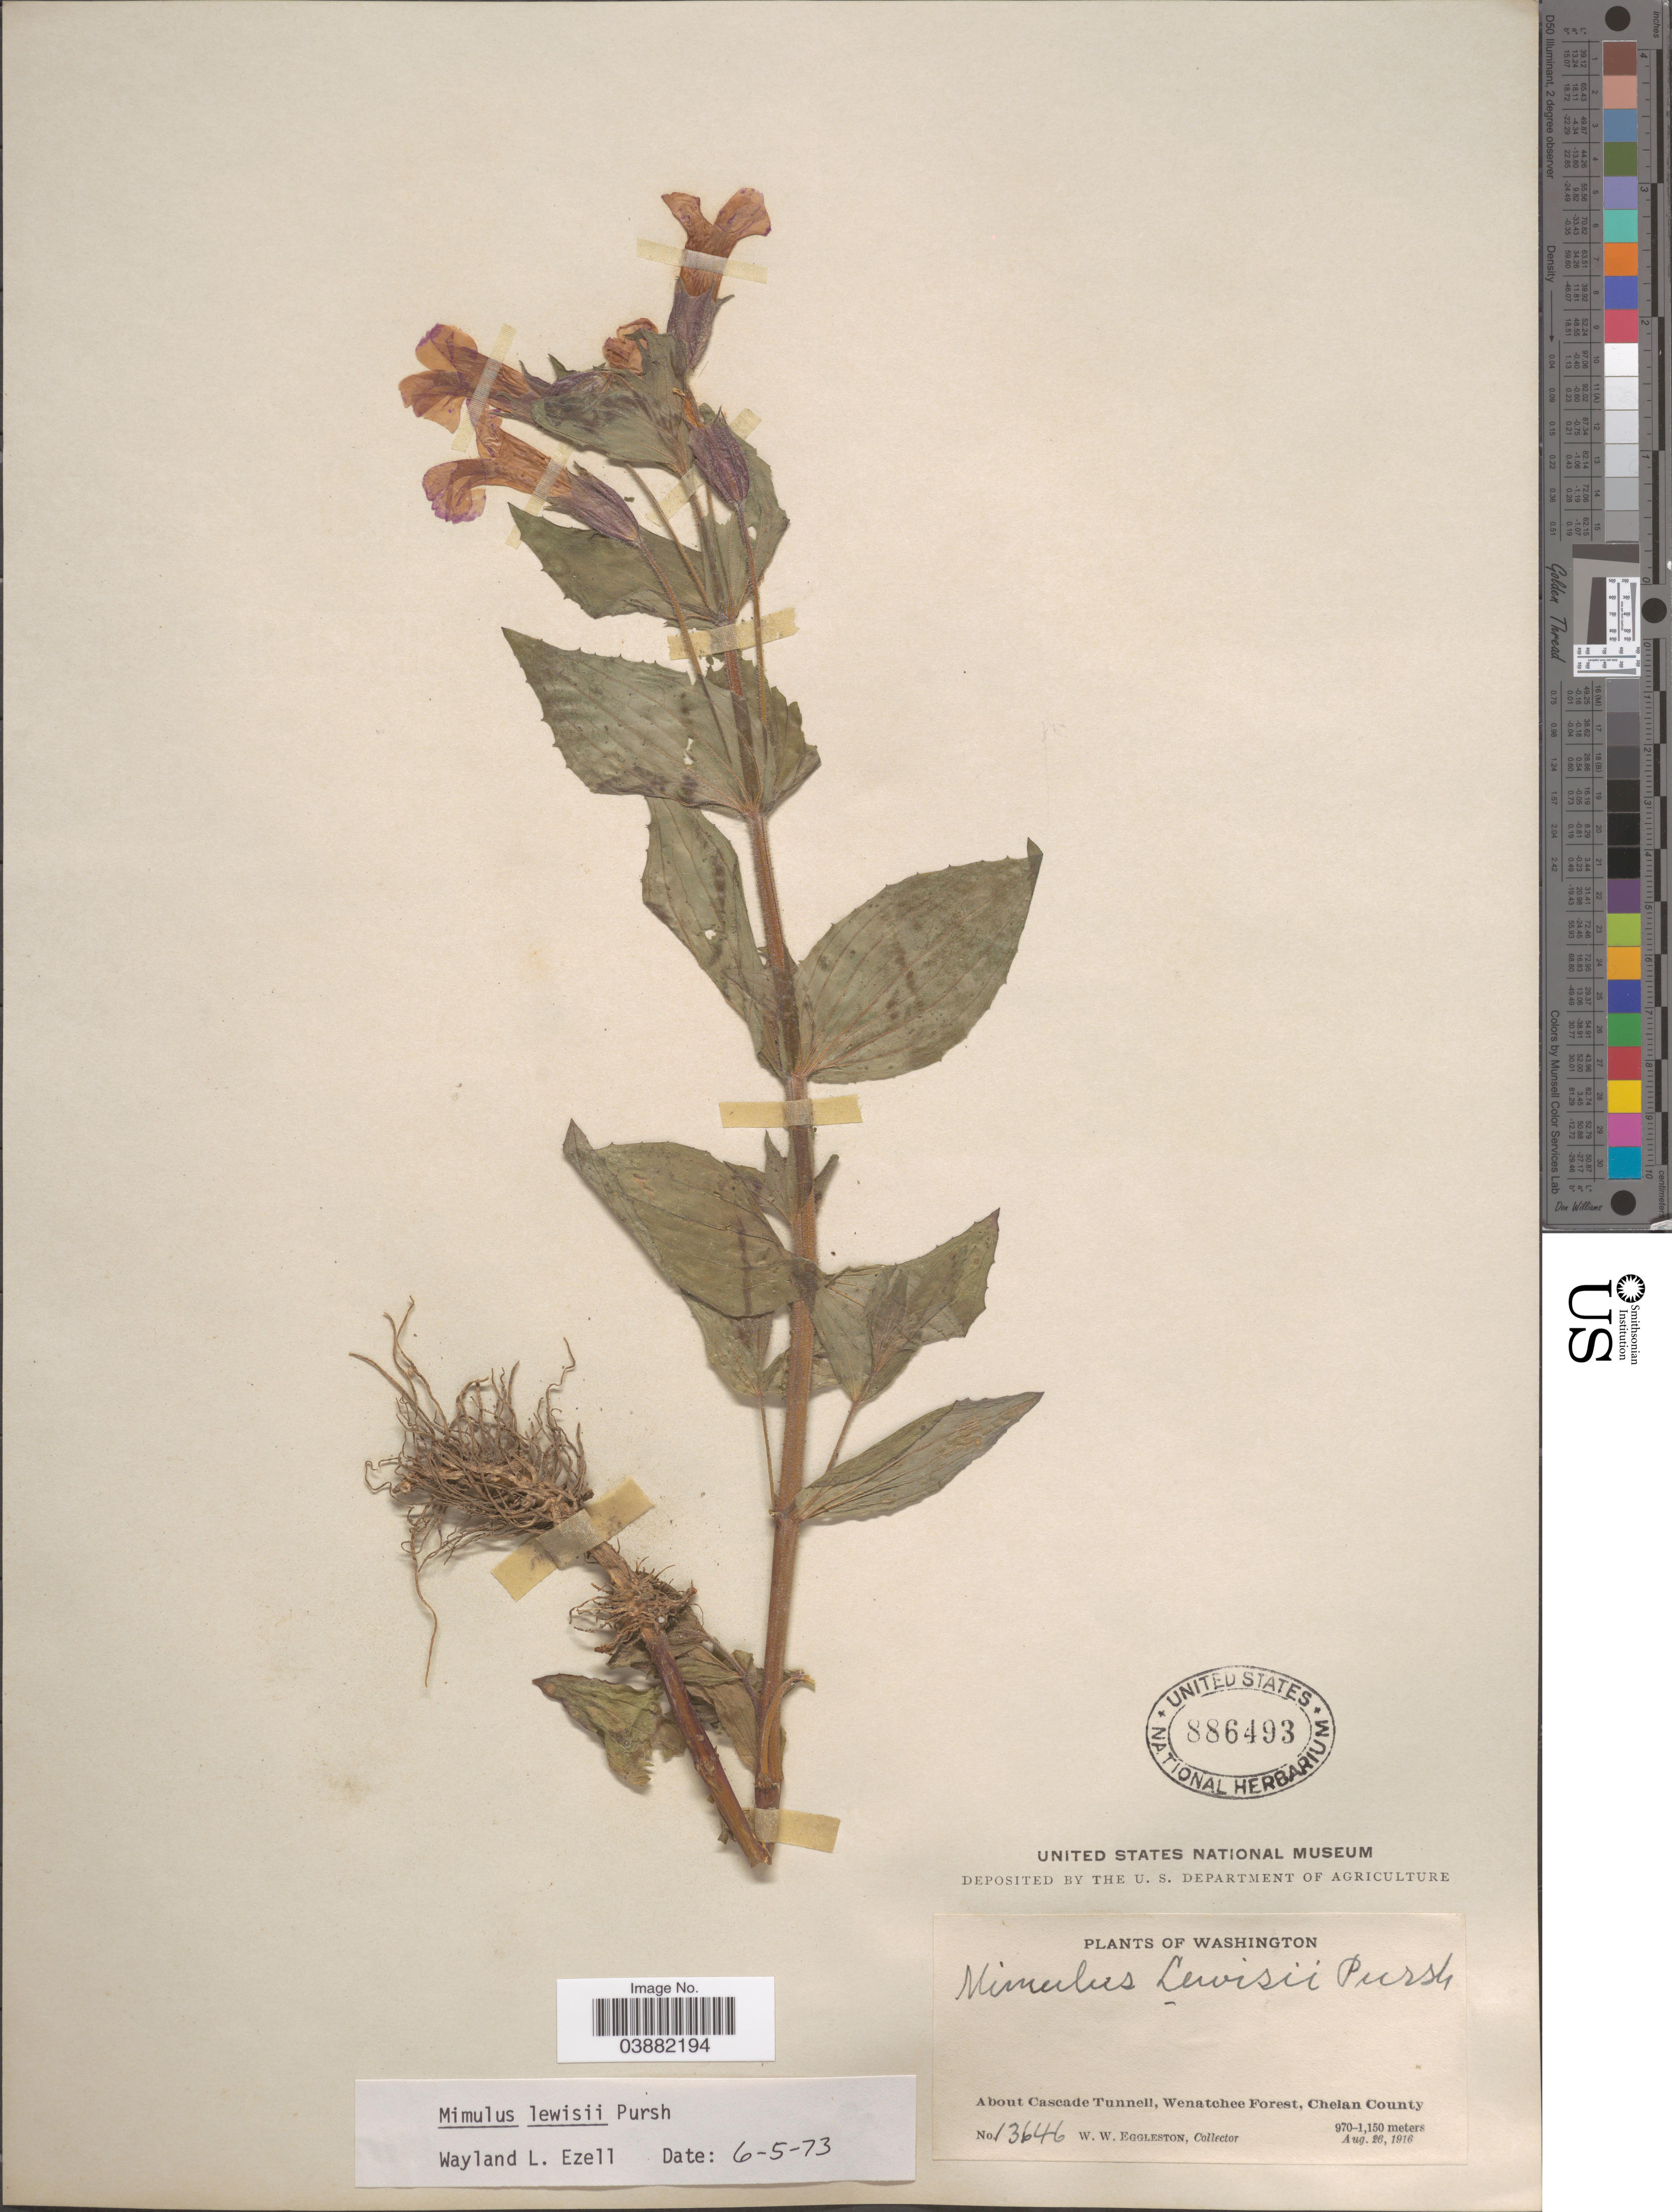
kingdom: Plantae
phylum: Tracheophyta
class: Magnoliopsida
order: Lamiales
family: Phrymaceae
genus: Mimulus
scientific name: Mimulus lewisii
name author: Pursh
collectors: W. W. Eggleston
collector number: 13646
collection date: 1916-08-26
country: United States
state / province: Washington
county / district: Chelan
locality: About Cascade Tunnell, Wenatchee Forest, Chelan County.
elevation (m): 970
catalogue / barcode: US 886493